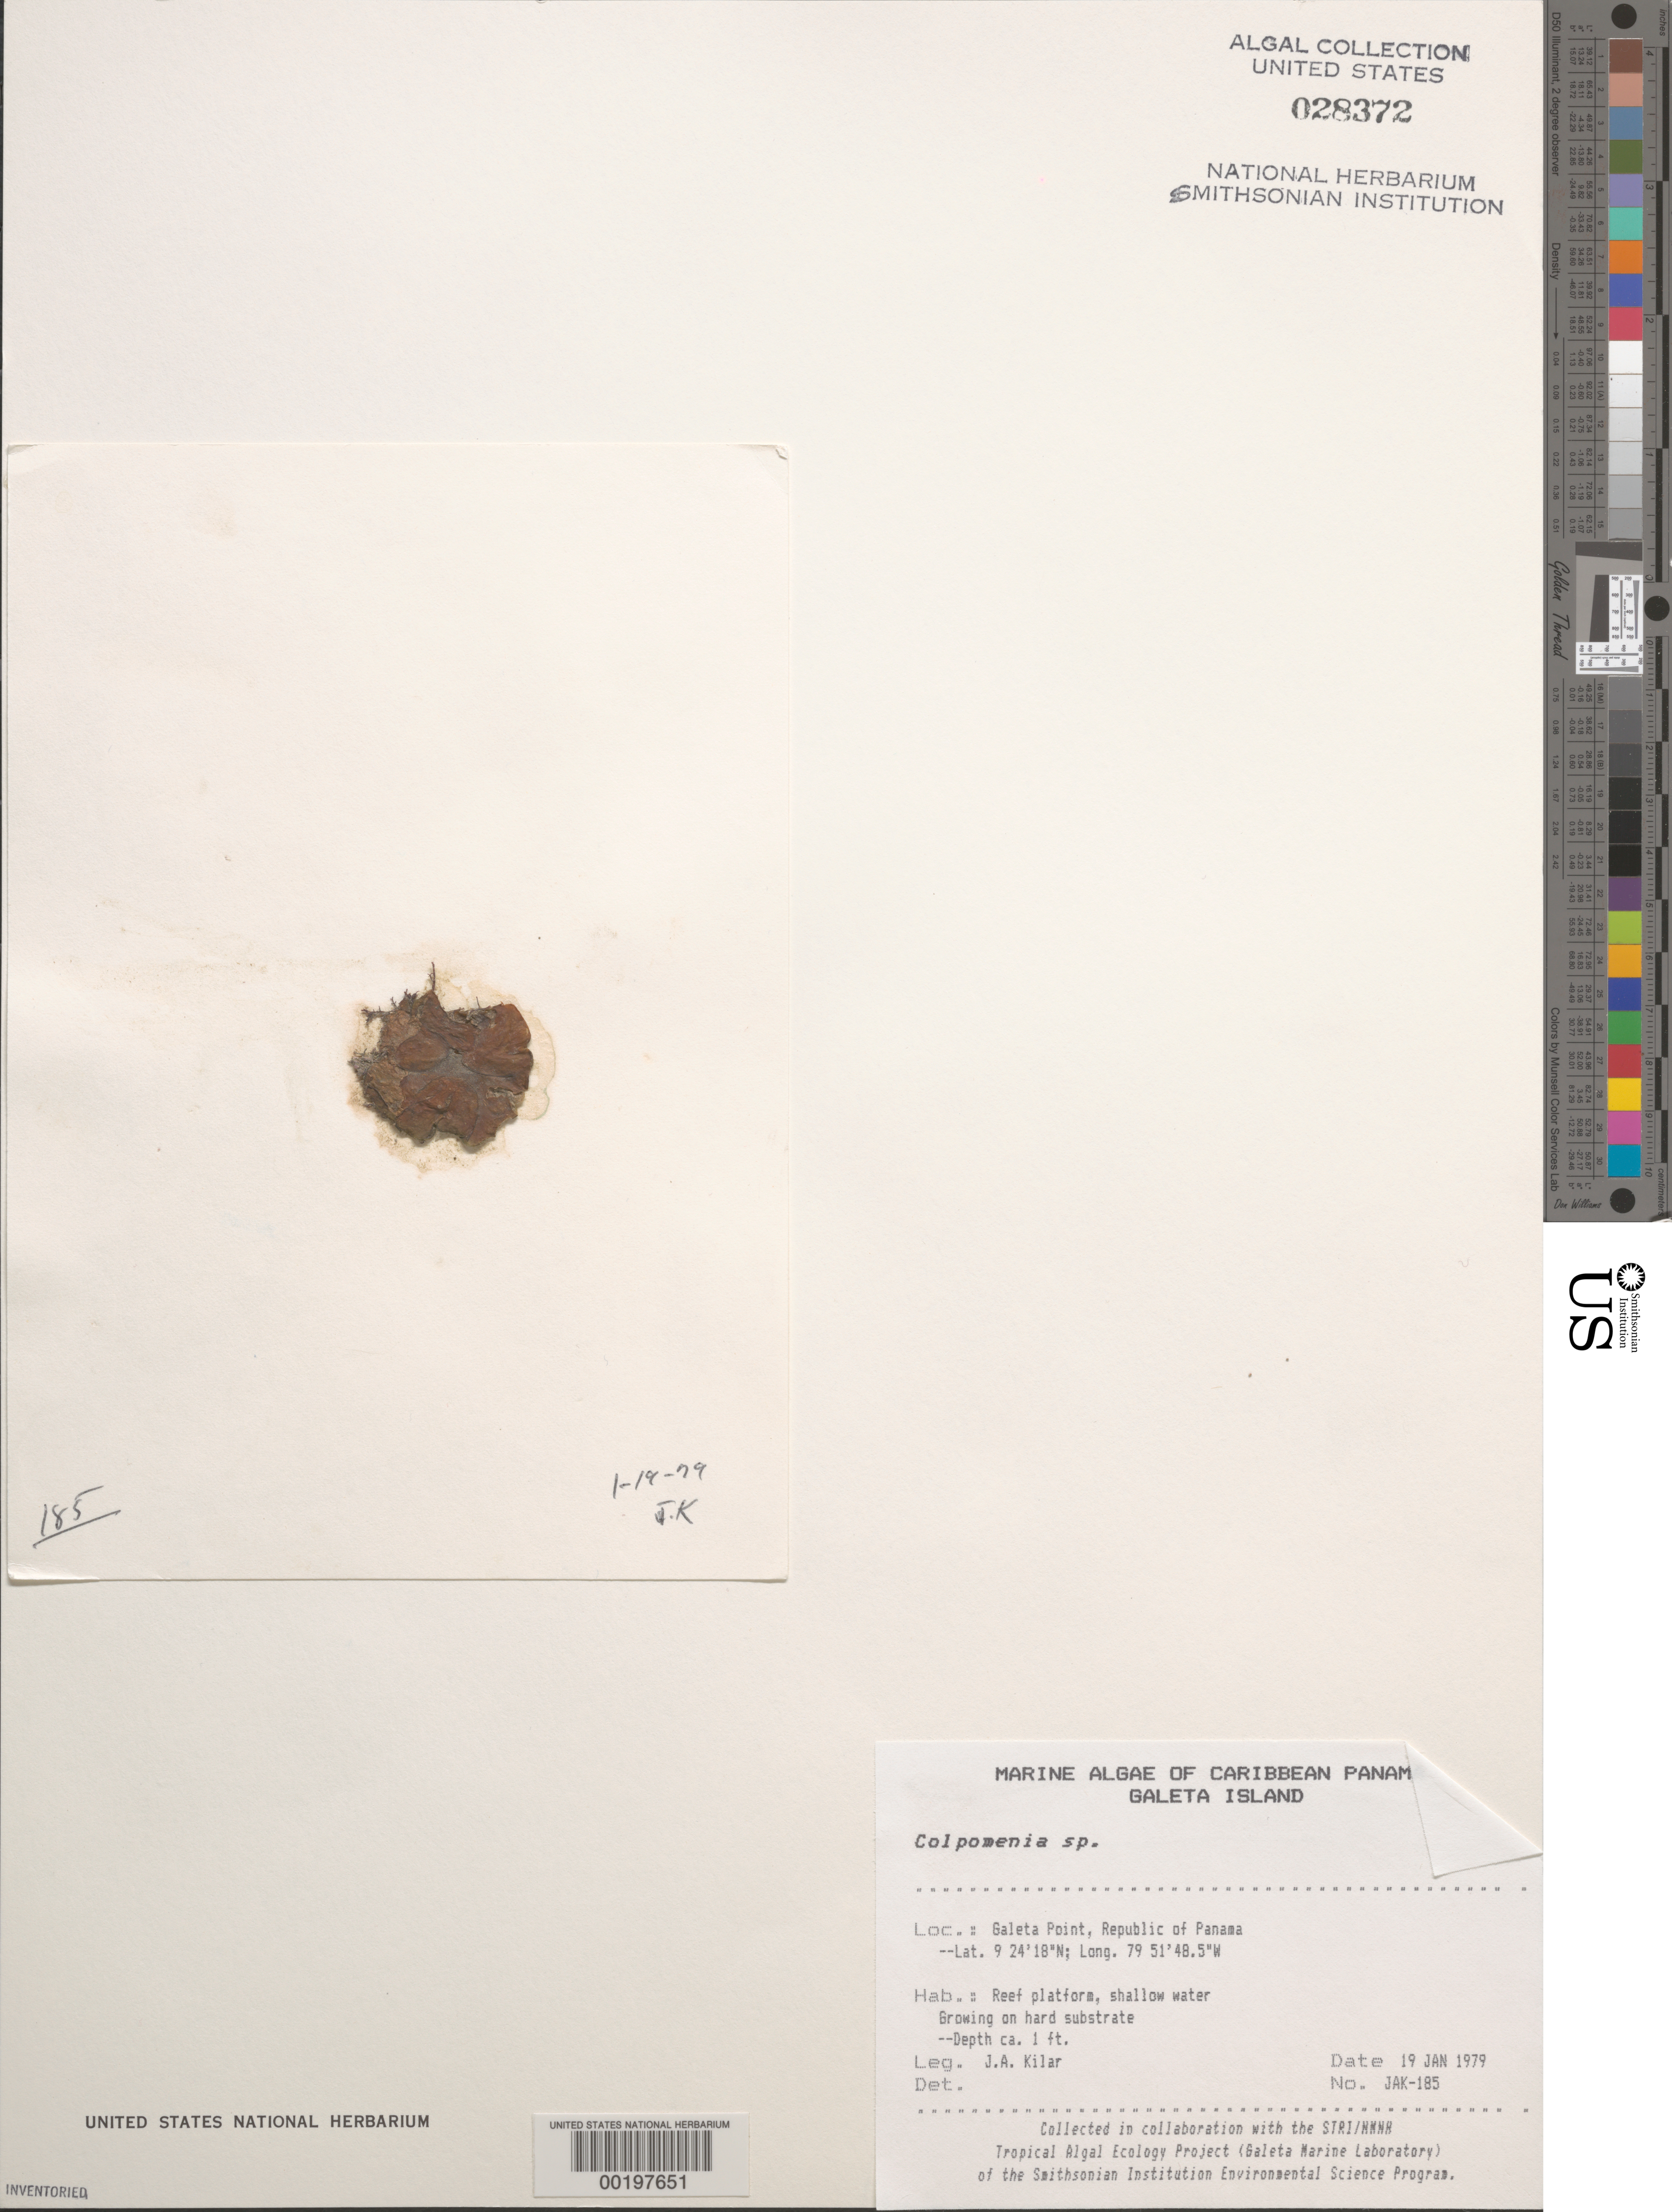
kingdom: Chromista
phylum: Ochrophyta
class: Phaeophyceae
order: Scytosiphonales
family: Scytosiphonaceae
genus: Colpomenia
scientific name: Colpomenia sp.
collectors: J. A. Kilar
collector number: JAK-185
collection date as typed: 19 Jan 1979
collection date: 1979-01-19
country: Panama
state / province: Colón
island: Galeta Island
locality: Galeta Point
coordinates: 9 24' 18" N, 79 51' 48.5" W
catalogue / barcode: US 28372